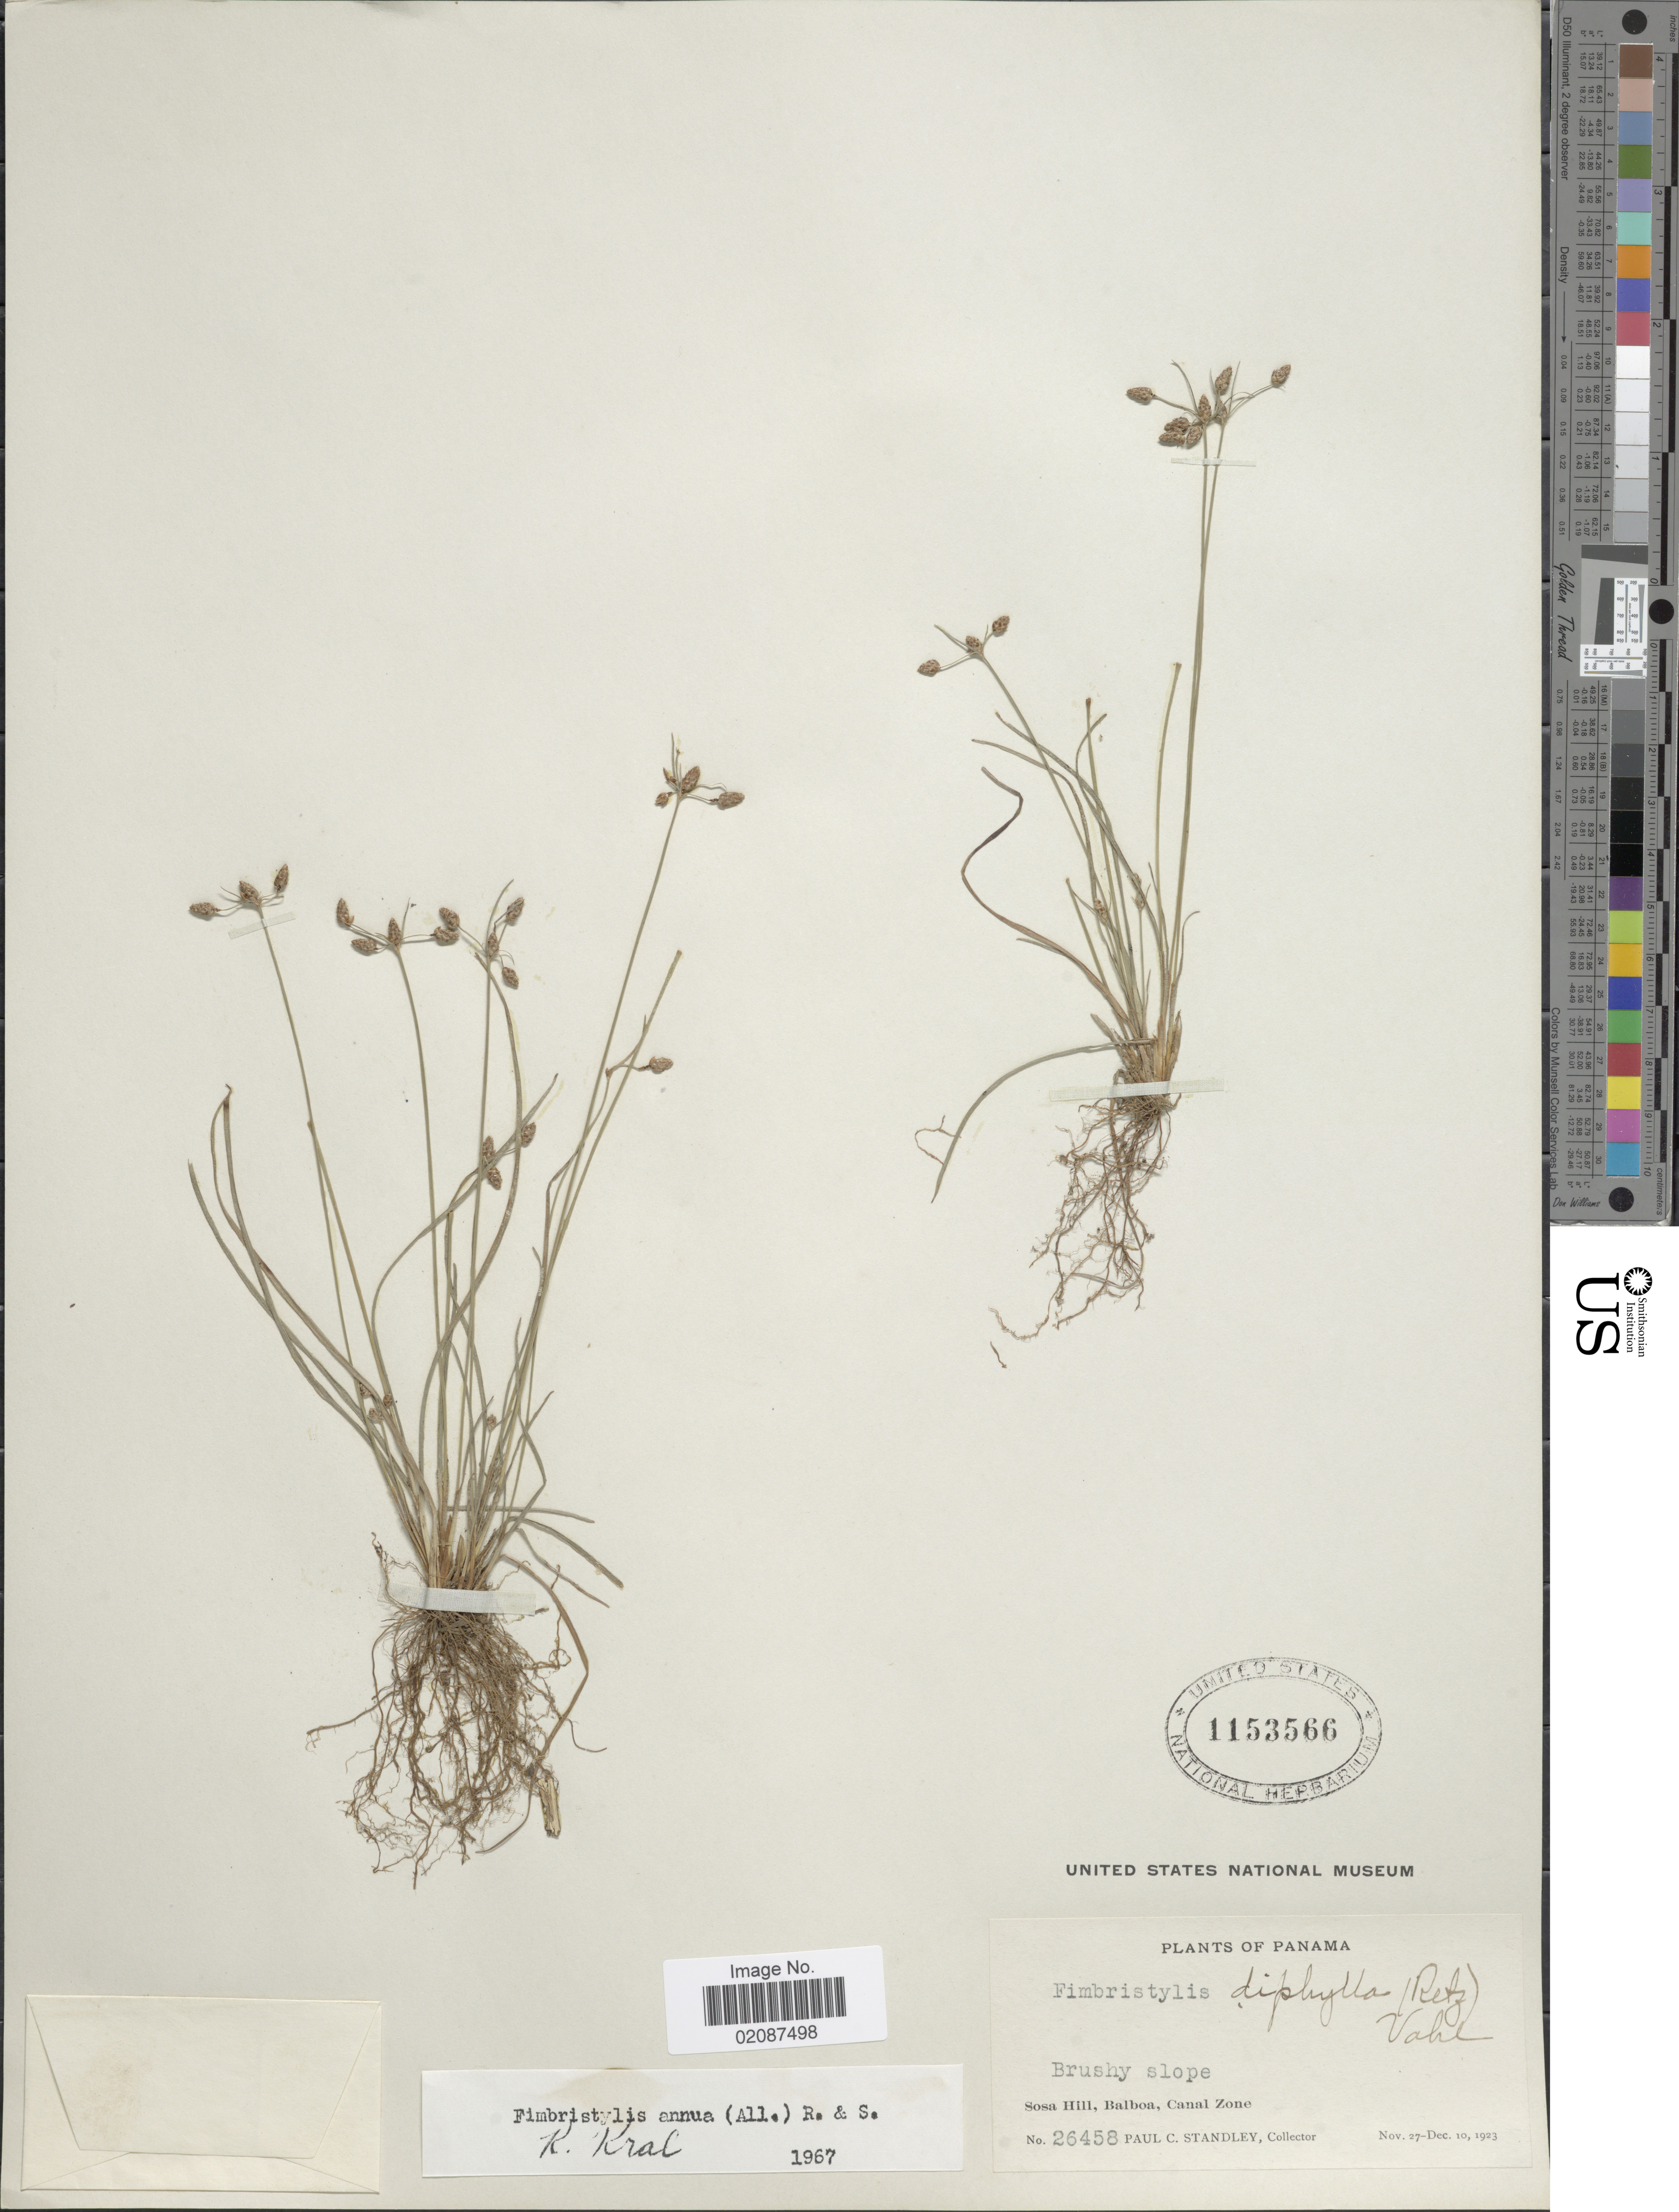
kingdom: Plantae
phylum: Tracheophyta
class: Liliopsida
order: Poales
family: Cyperaceae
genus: Fimbristylis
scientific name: Fimbristylis annua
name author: (All.) Roem. & Schult.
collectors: P. C. Standley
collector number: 26458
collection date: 1923-11-27/1923-12-10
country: Panama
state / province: Colón / Panamá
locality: Sosa Hill, Balboa, Canal Zone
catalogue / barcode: US 1153566